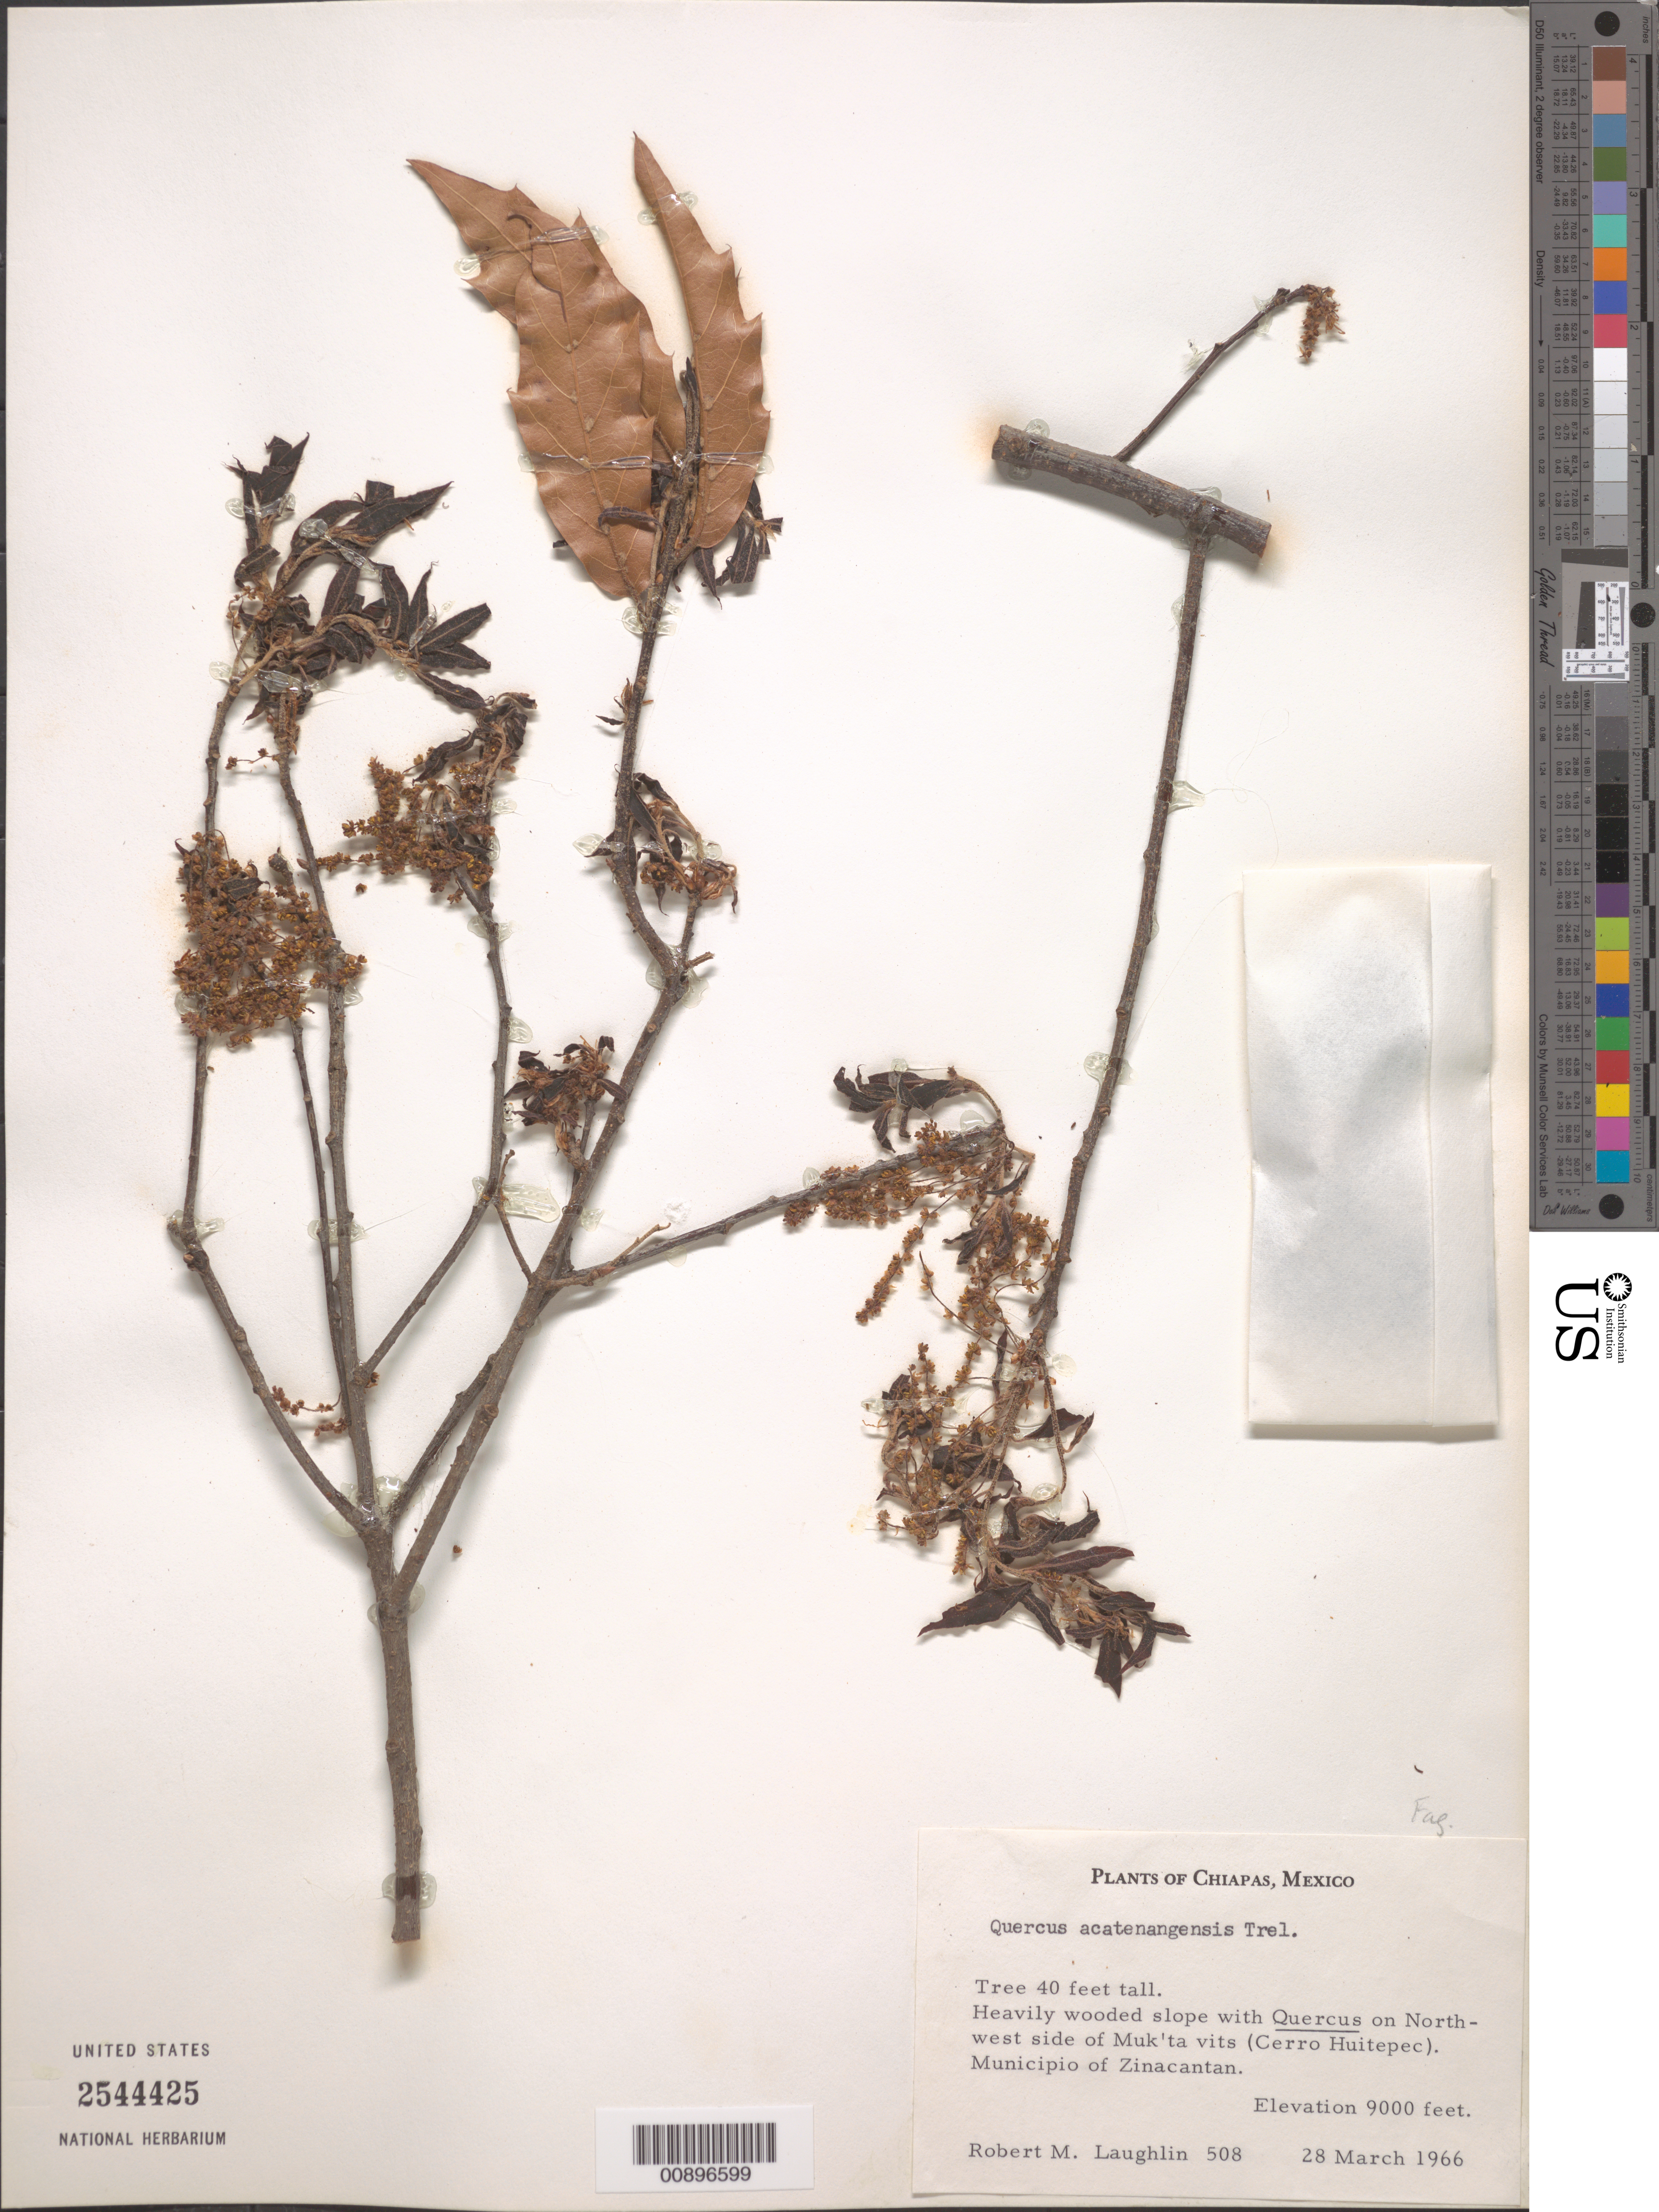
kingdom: Plantae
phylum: Tracheophyta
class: Magnoliopsida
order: Fagales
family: Fagaceae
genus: Quercus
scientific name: Quercus acatenangenis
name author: Trel.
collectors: R. M. Laughlin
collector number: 508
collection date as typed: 28 Mar 1966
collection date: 1966-03-28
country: Mexico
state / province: Chiapas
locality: Northwest side of Muk'ta vits (Cerro Huitepec). Municipio of Zinacantan, Chiapas.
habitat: Heavily wooded slope with Quercus.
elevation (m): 2743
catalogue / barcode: US 2544425